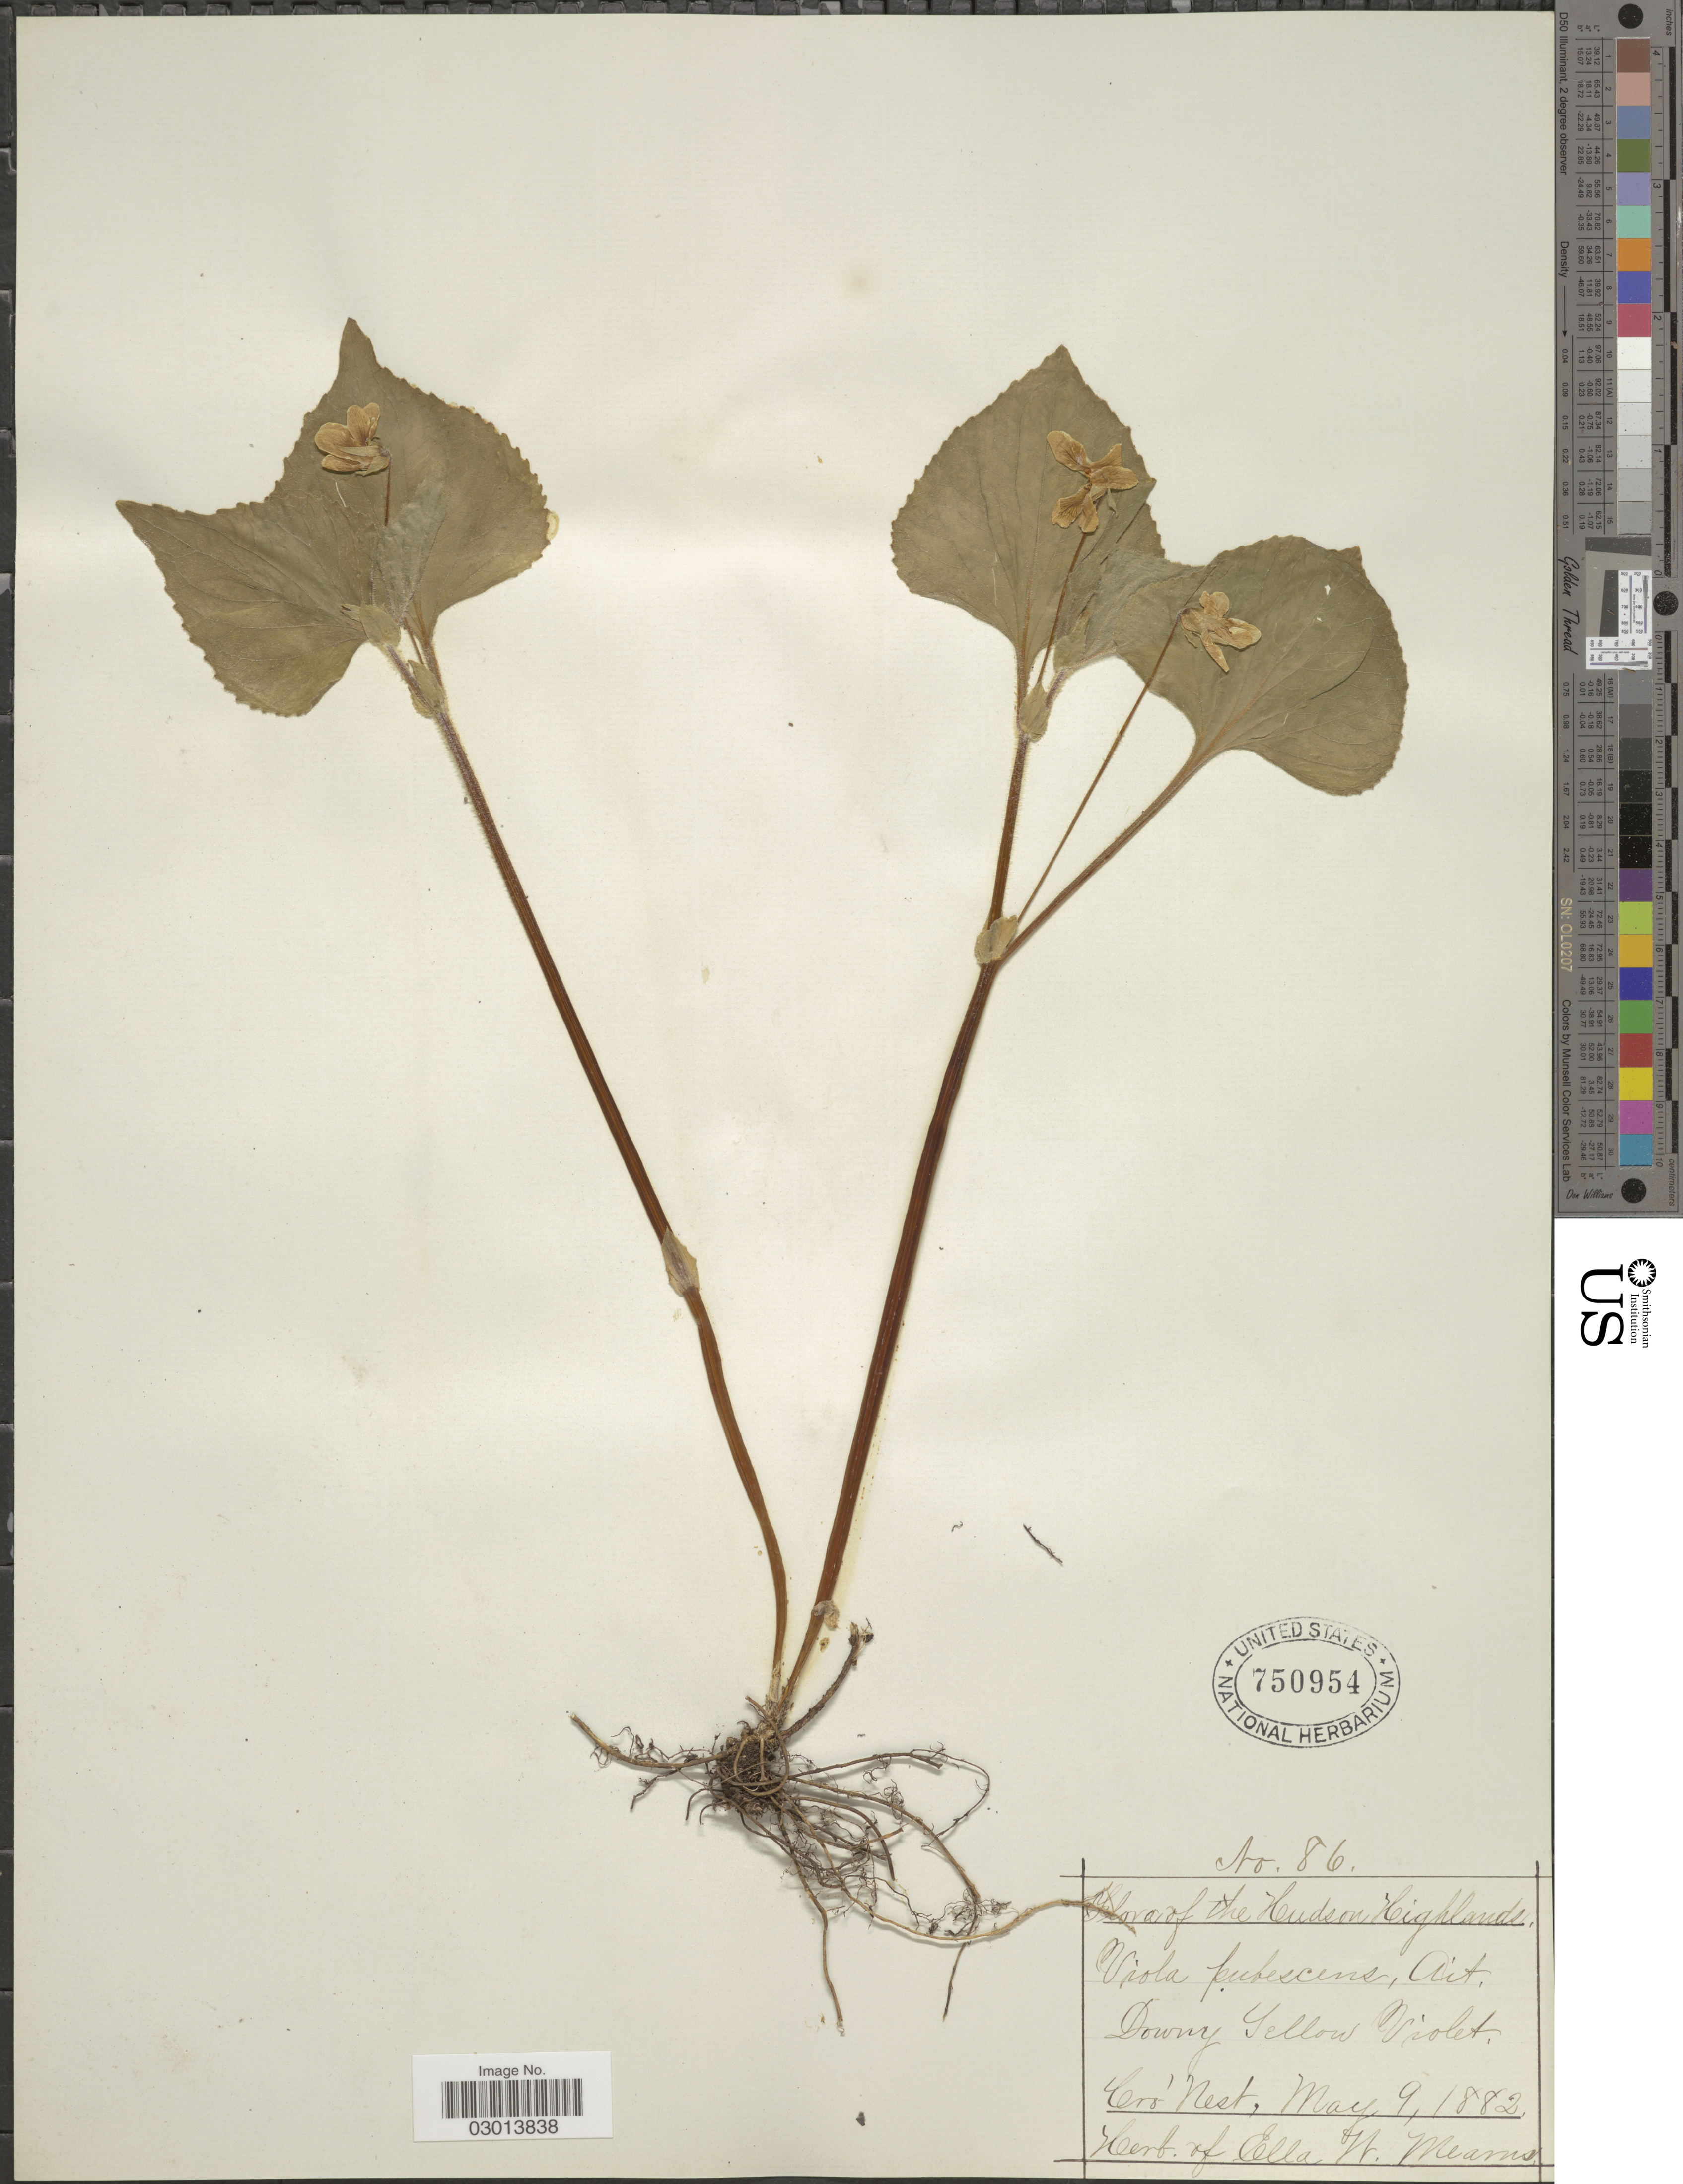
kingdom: Plantae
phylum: Tracheophyta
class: Magnoliopsida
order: Malpighiales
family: Violaceae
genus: Viola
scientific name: Viola pubescens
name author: Aiton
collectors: ex herb. Ella W. Mearns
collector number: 86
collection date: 1882-05-09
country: United States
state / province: New York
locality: The Hudson Highlands, Cro' Nest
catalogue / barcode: US 750954